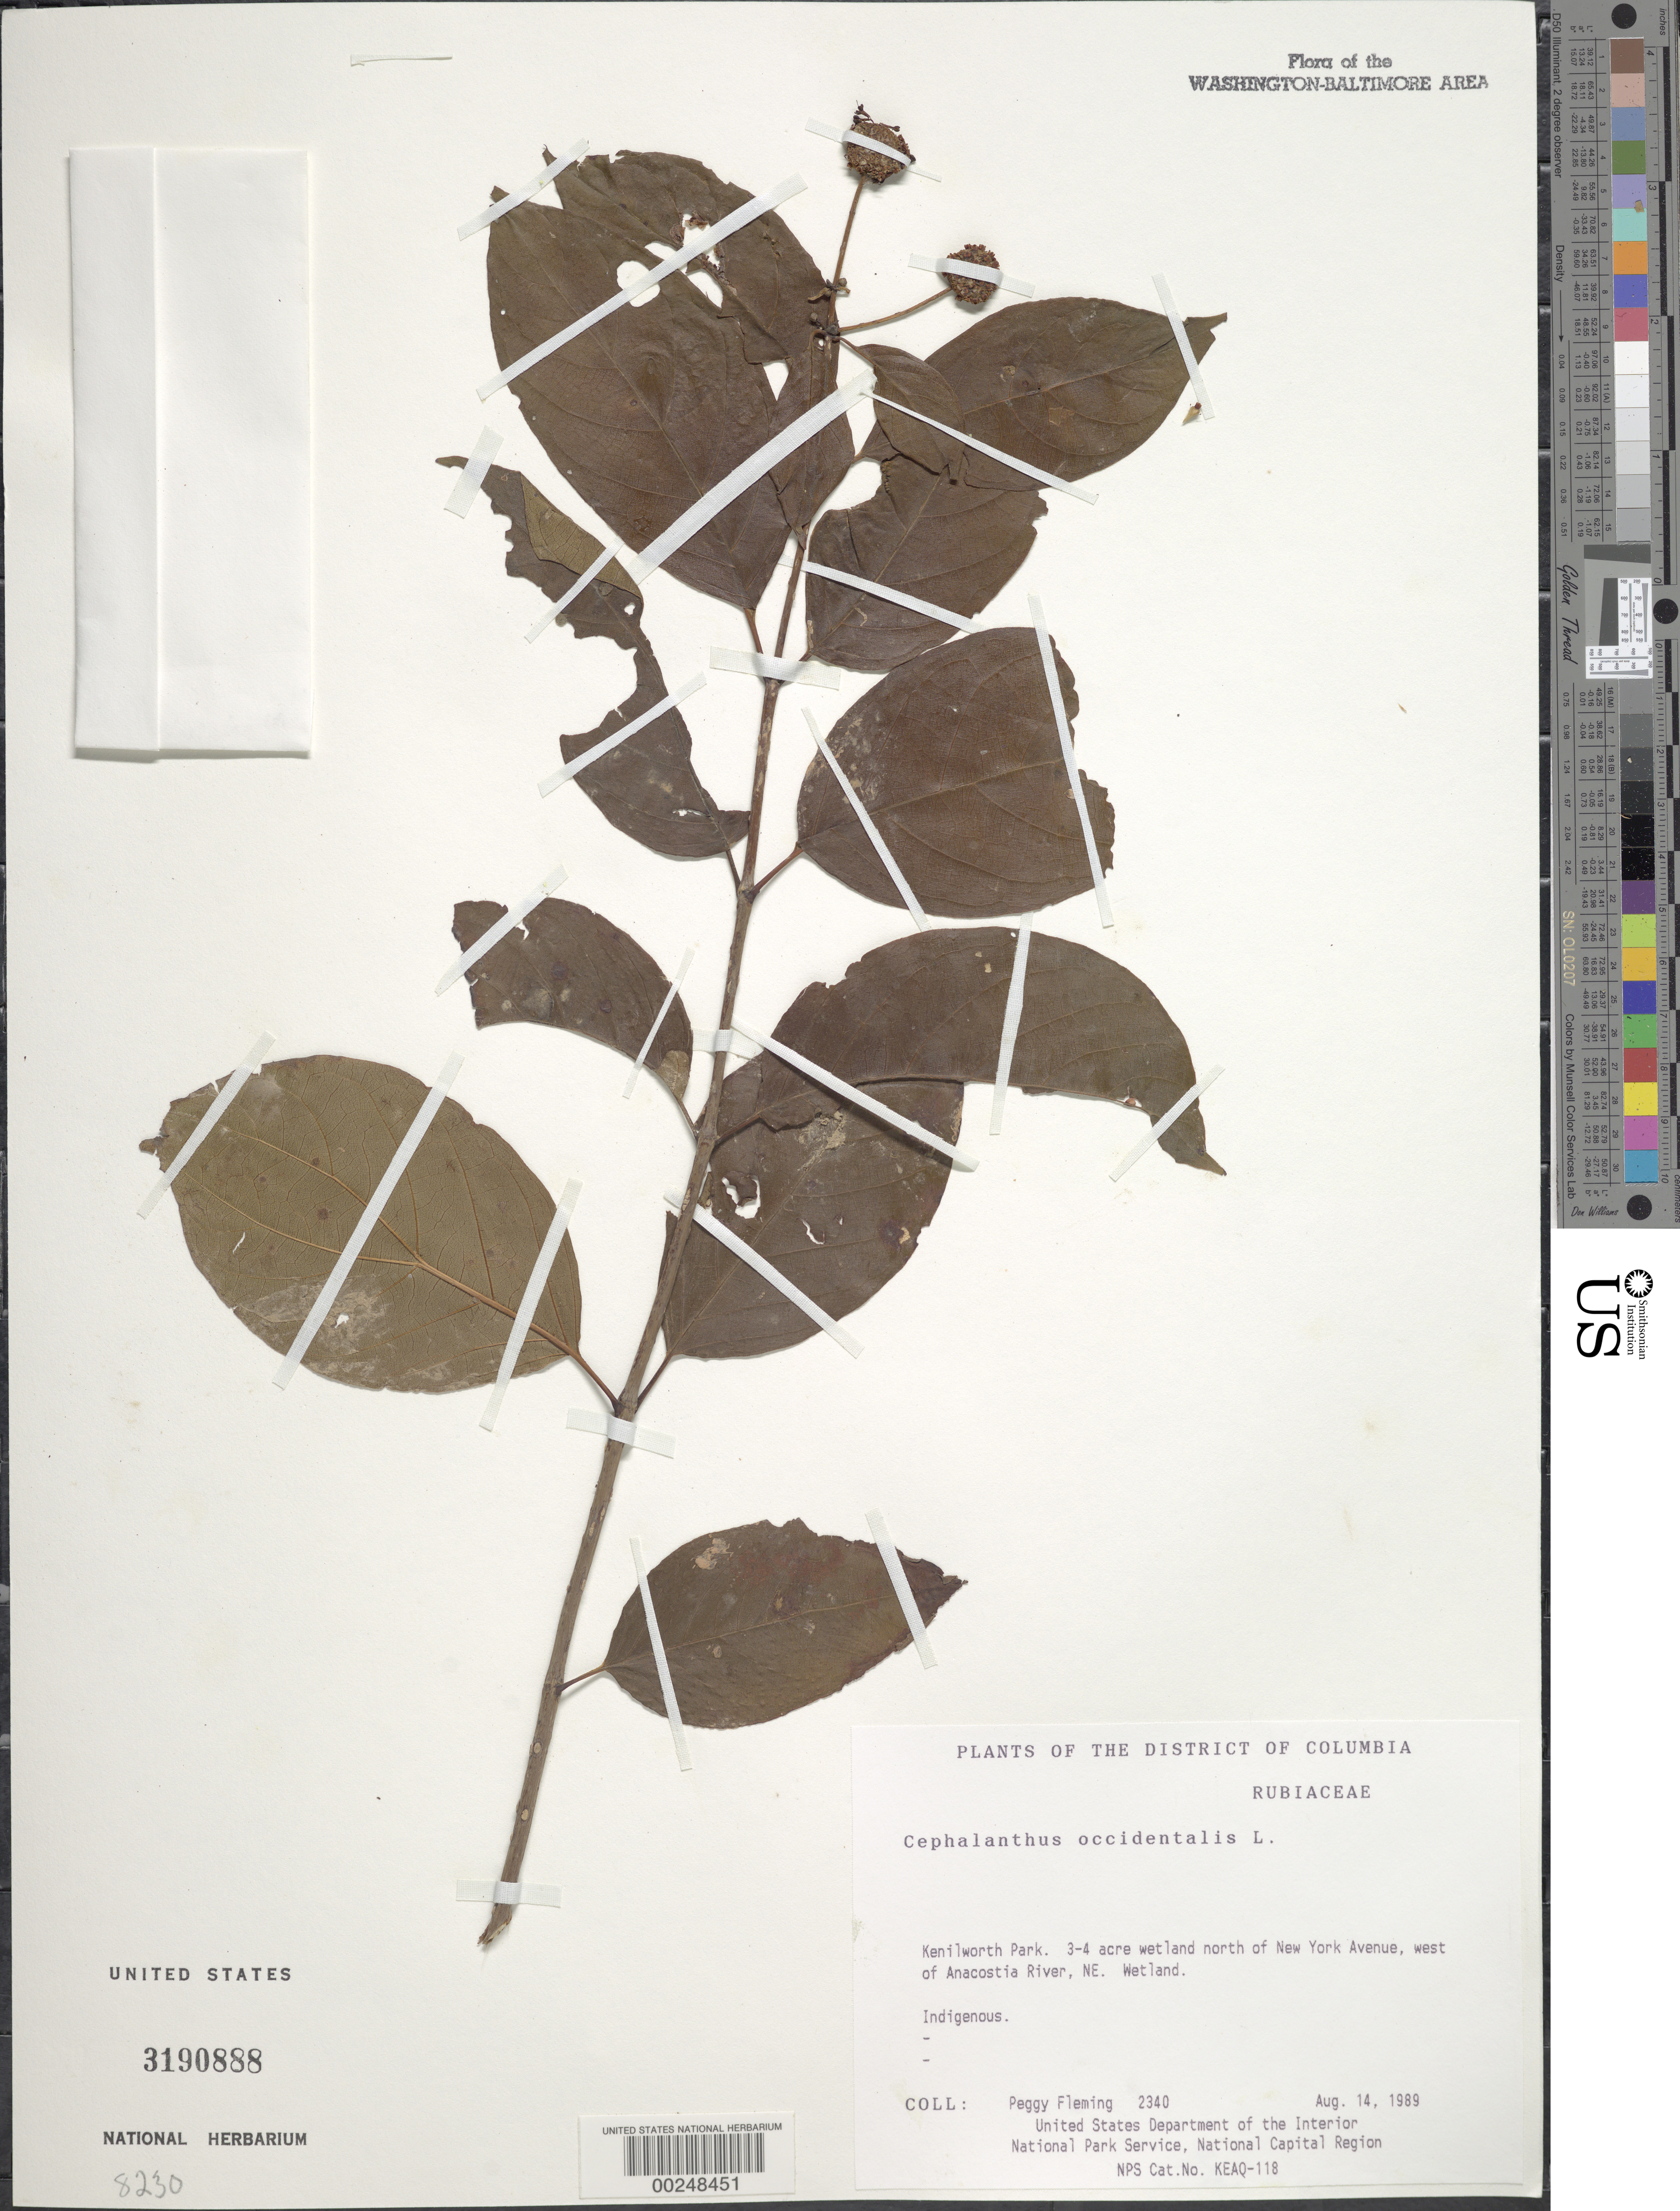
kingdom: Plantae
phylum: Tracheophyta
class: Magnoliopsida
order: Gentianales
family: Rubiaceae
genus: Cephalanthus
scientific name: Cephalanthus occidentalis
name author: L.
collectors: P. Fleming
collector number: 2340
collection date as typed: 14 Aug 1989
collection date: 1989-08-14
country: United States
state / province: District of Columbia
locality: Kenilworth Park, N of New York Ave, W of Anacostia River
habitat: Wetland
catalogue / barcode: US 3190888